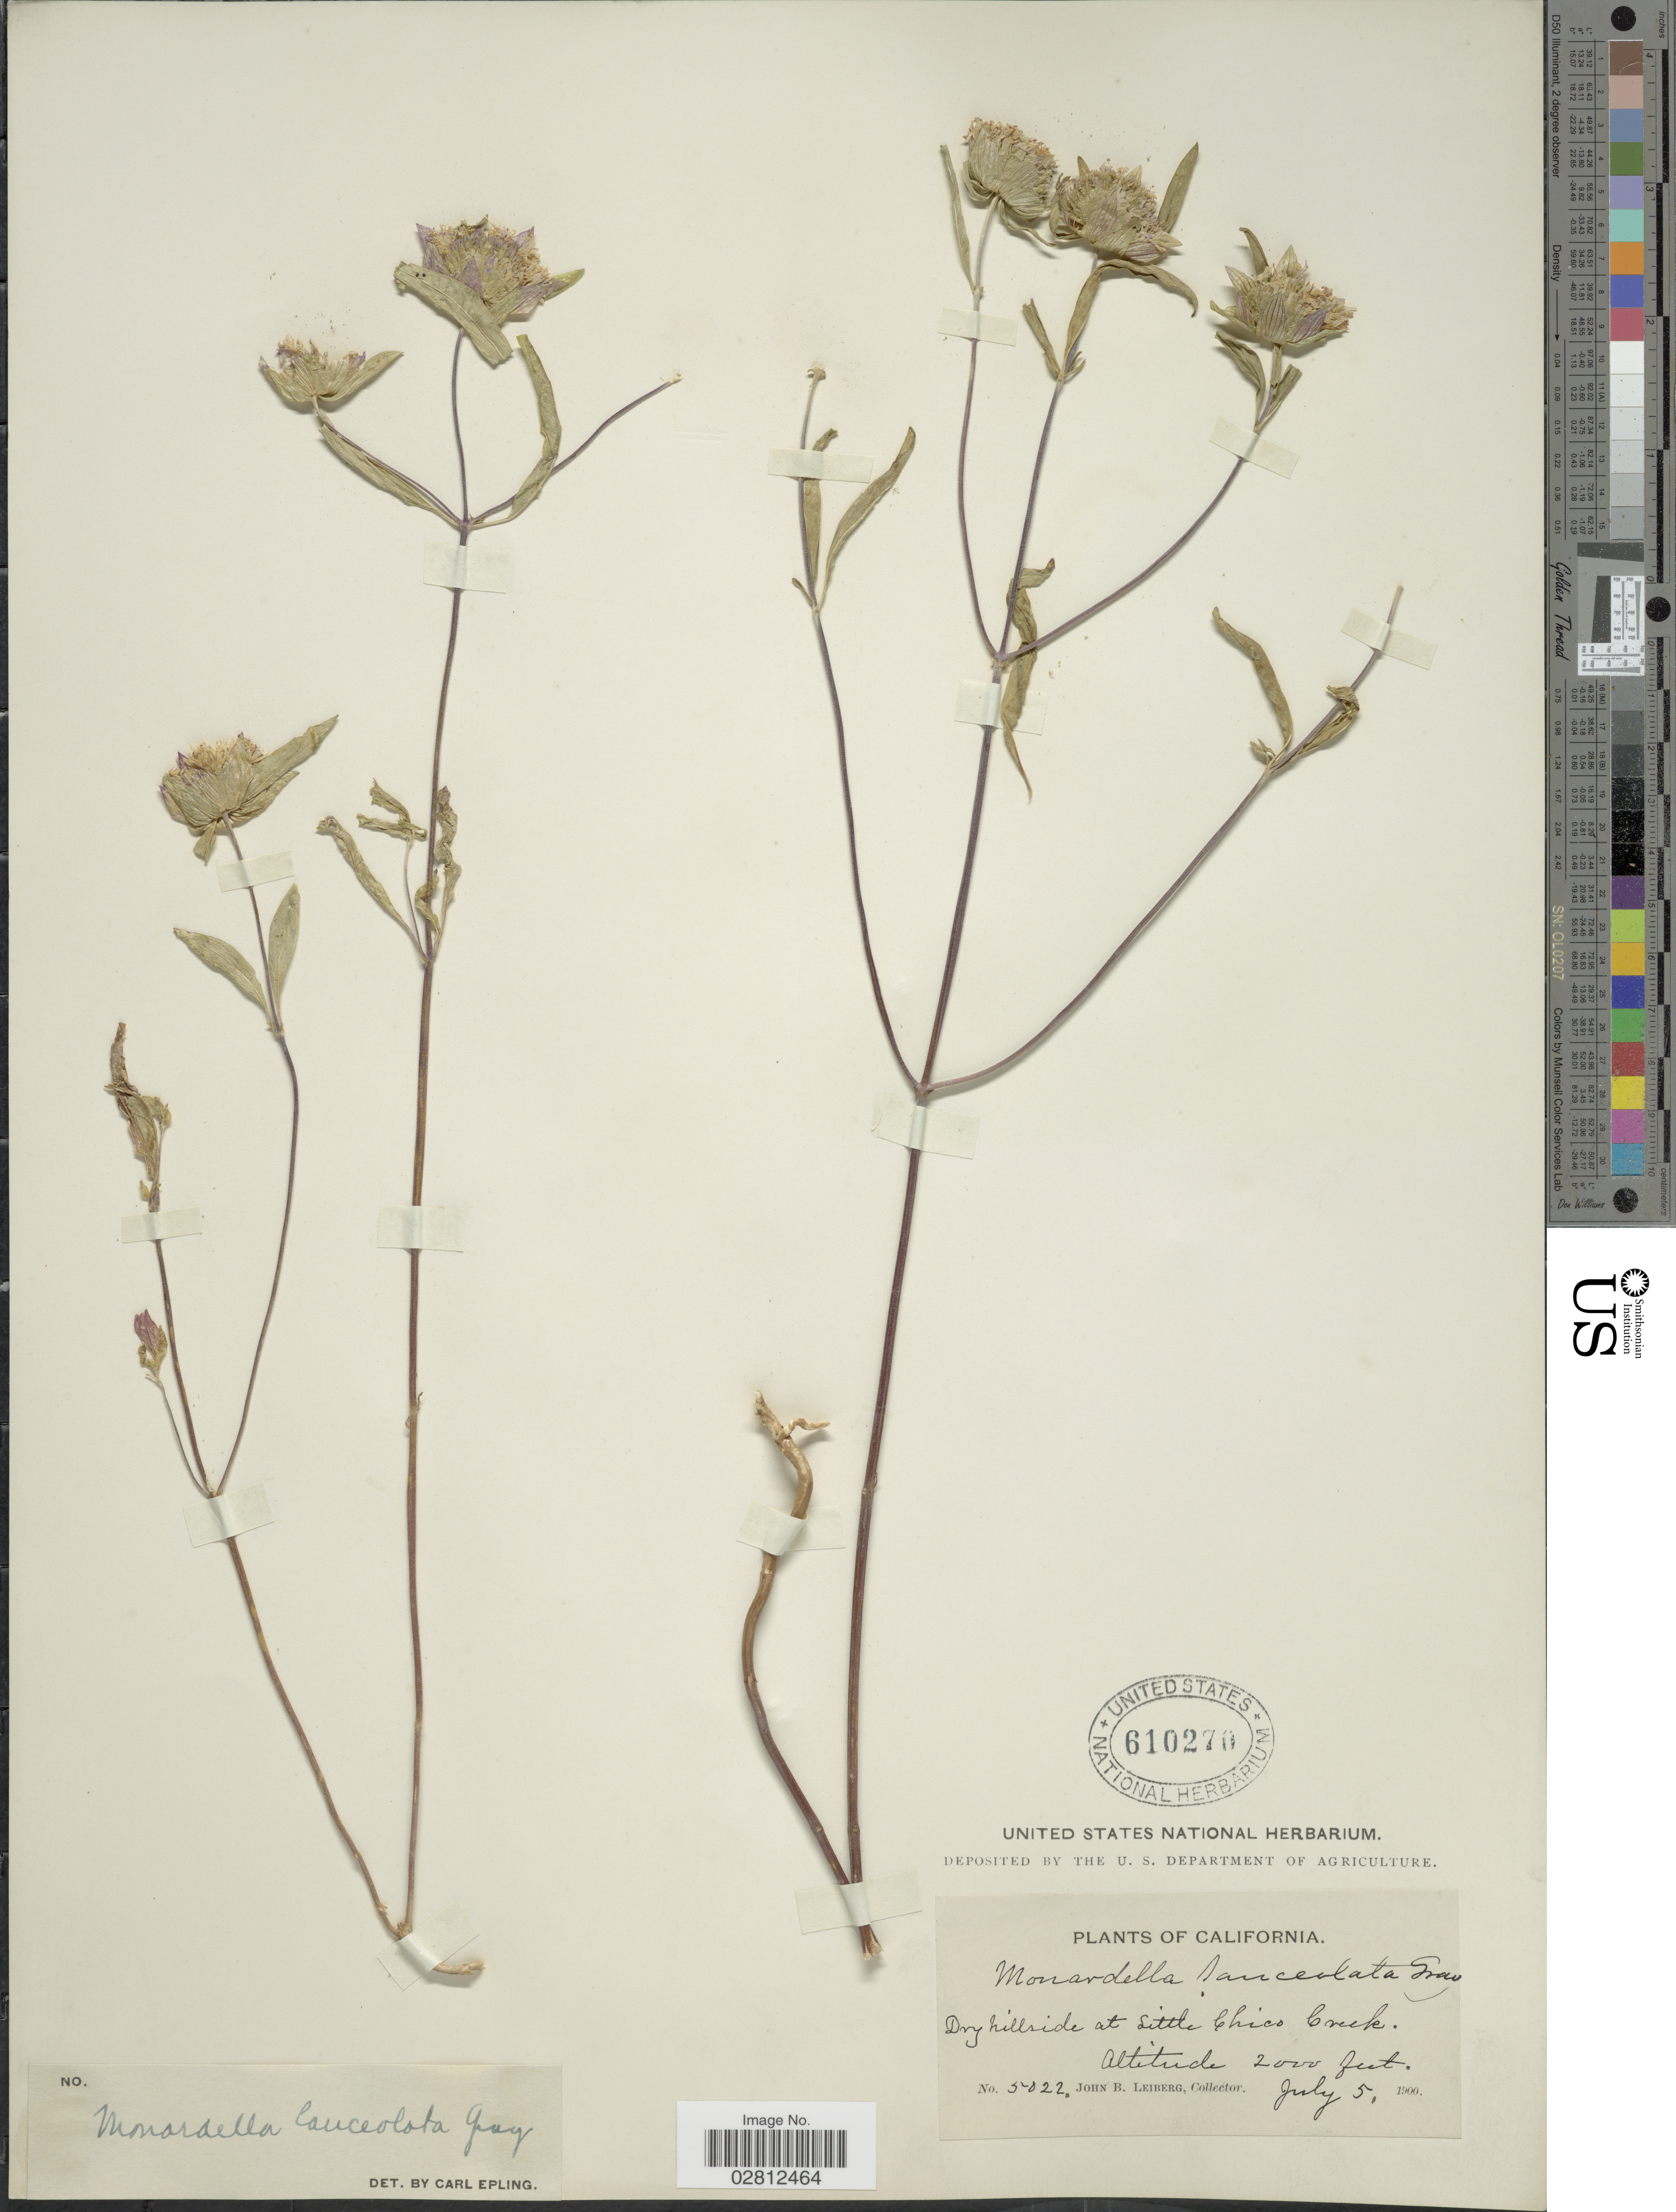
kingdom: Plantae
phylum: Tracheophyta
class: Magnoliopsida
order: Lamiales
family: Lamiaceae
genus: Monardella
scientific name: Monardella lanceolata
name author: A. Gray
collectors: J. B. Leiberg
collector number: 5022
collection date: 1900-07-05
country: United States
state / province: California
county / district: Butte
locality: Little Chico Creek.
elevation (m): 610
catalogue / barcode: US 610270